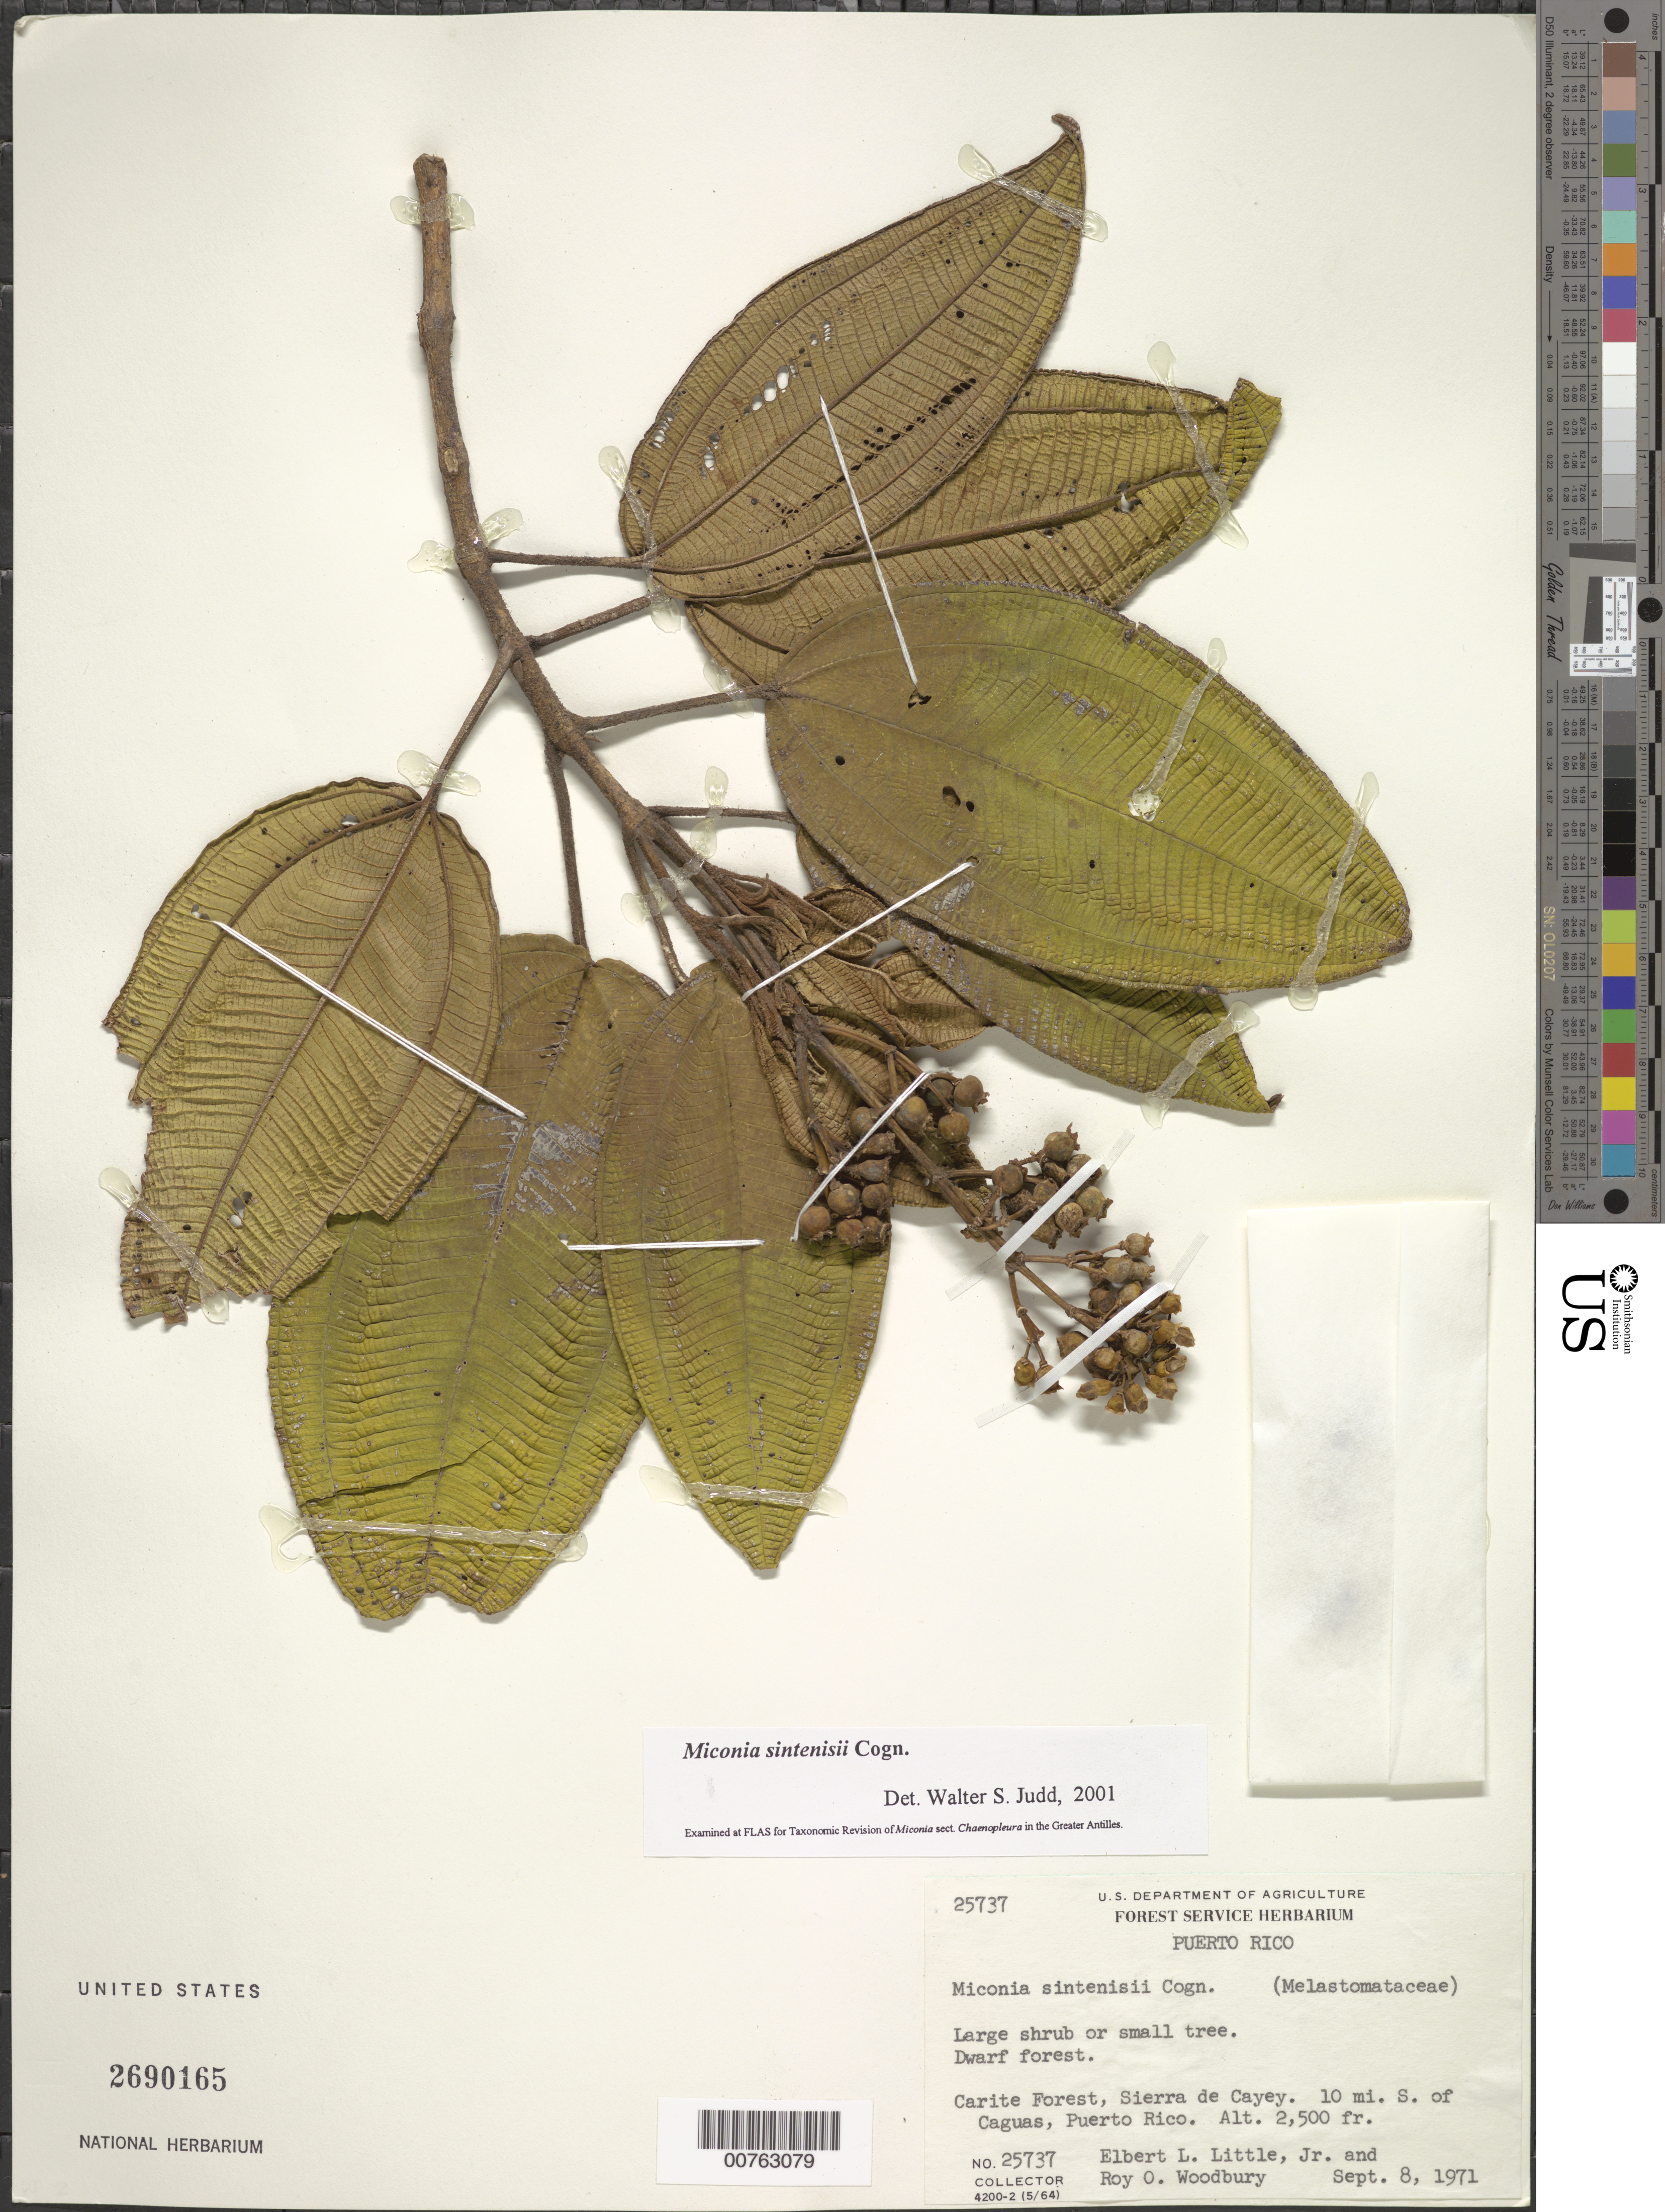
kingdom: Plantae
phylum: Tracheophyta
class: Magnoliopsida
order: Myrtales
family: Melastomataceae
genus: Miconia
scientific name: Miconia sintenisii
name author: Cogn.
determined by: Judd, Walter S.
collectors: E. L. Little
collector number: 25737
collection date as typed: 08 Sep 1971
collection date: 1971-09-08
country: Puerto Rico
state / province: Cayey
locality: Carite Forest, Sierra de Cayey, 10 mi S of Caguas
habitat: Dwarf forest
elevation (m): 762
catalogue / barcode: US 2690165